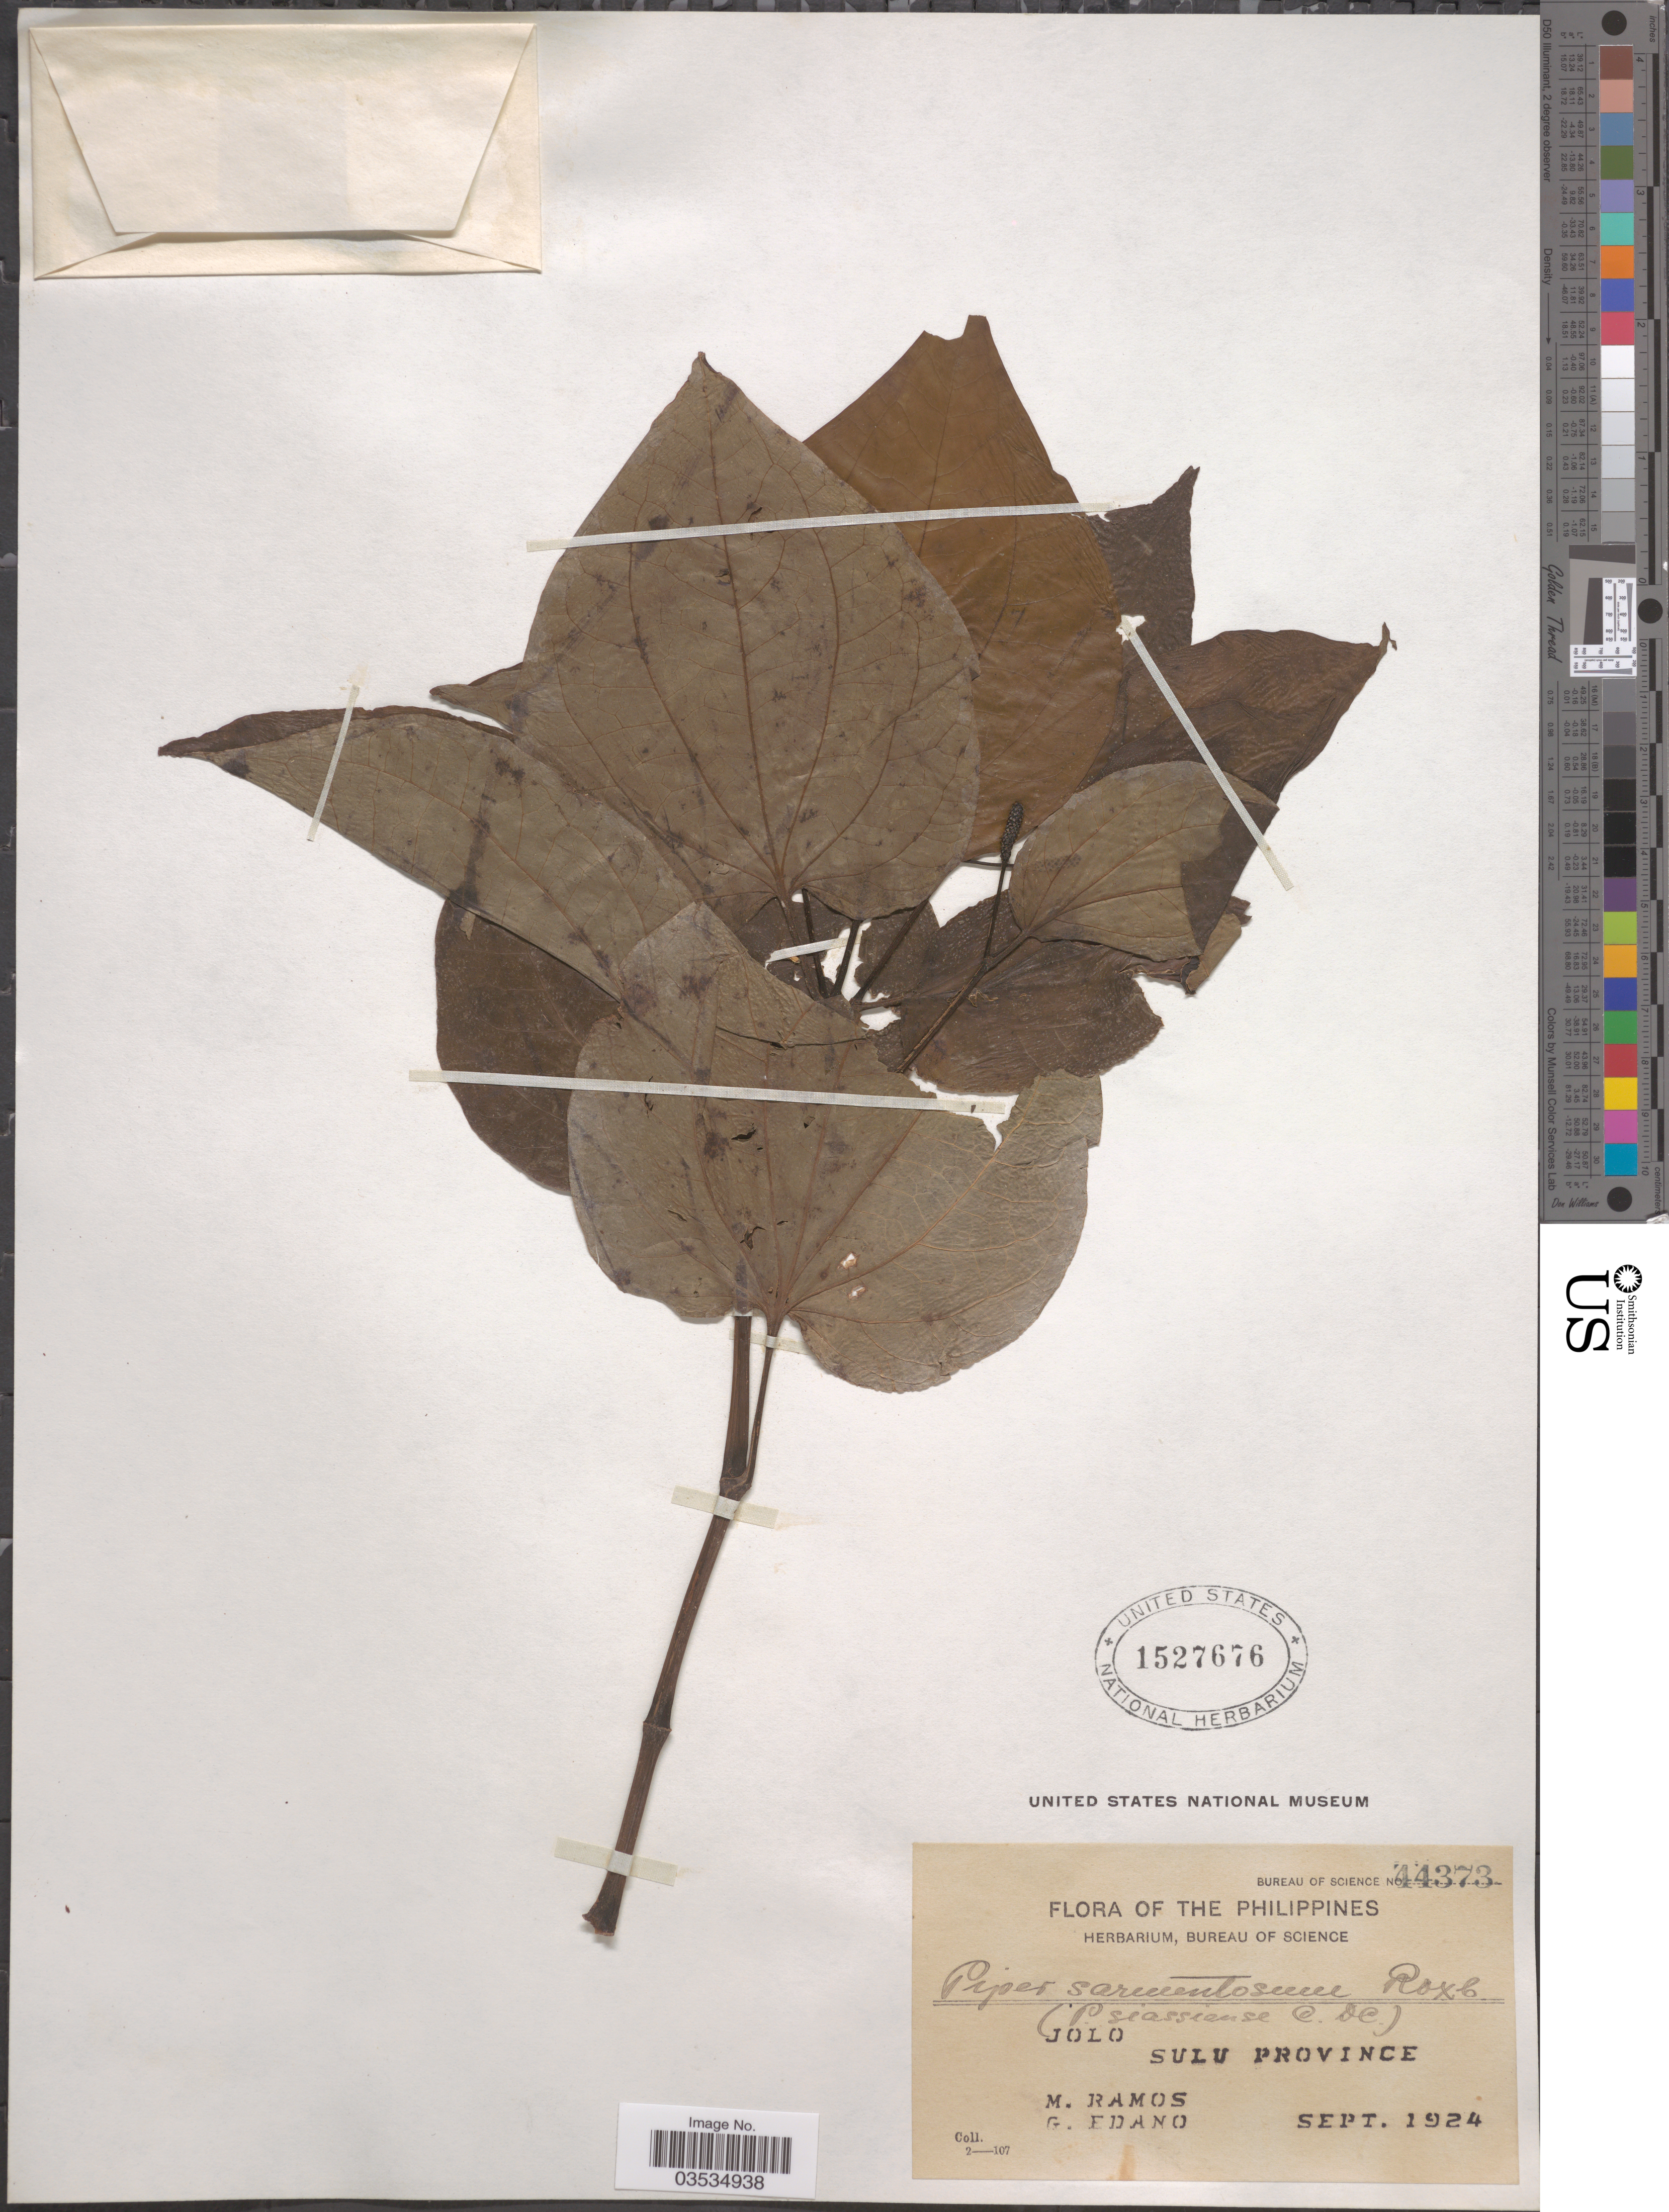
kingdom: Plantae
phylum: Tracheophyta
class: Magnoliopsida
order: Piperales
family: Piperaceae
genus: Piper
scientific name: Piper sarmentosum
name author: Roxb.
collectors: M. Ramos & G. Edaño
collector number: Bureau of Science 44373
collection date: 1924-09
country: Philippines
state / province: Muslim Mindanao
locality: Jolo. Sulu Province.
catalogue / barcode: US 1527676